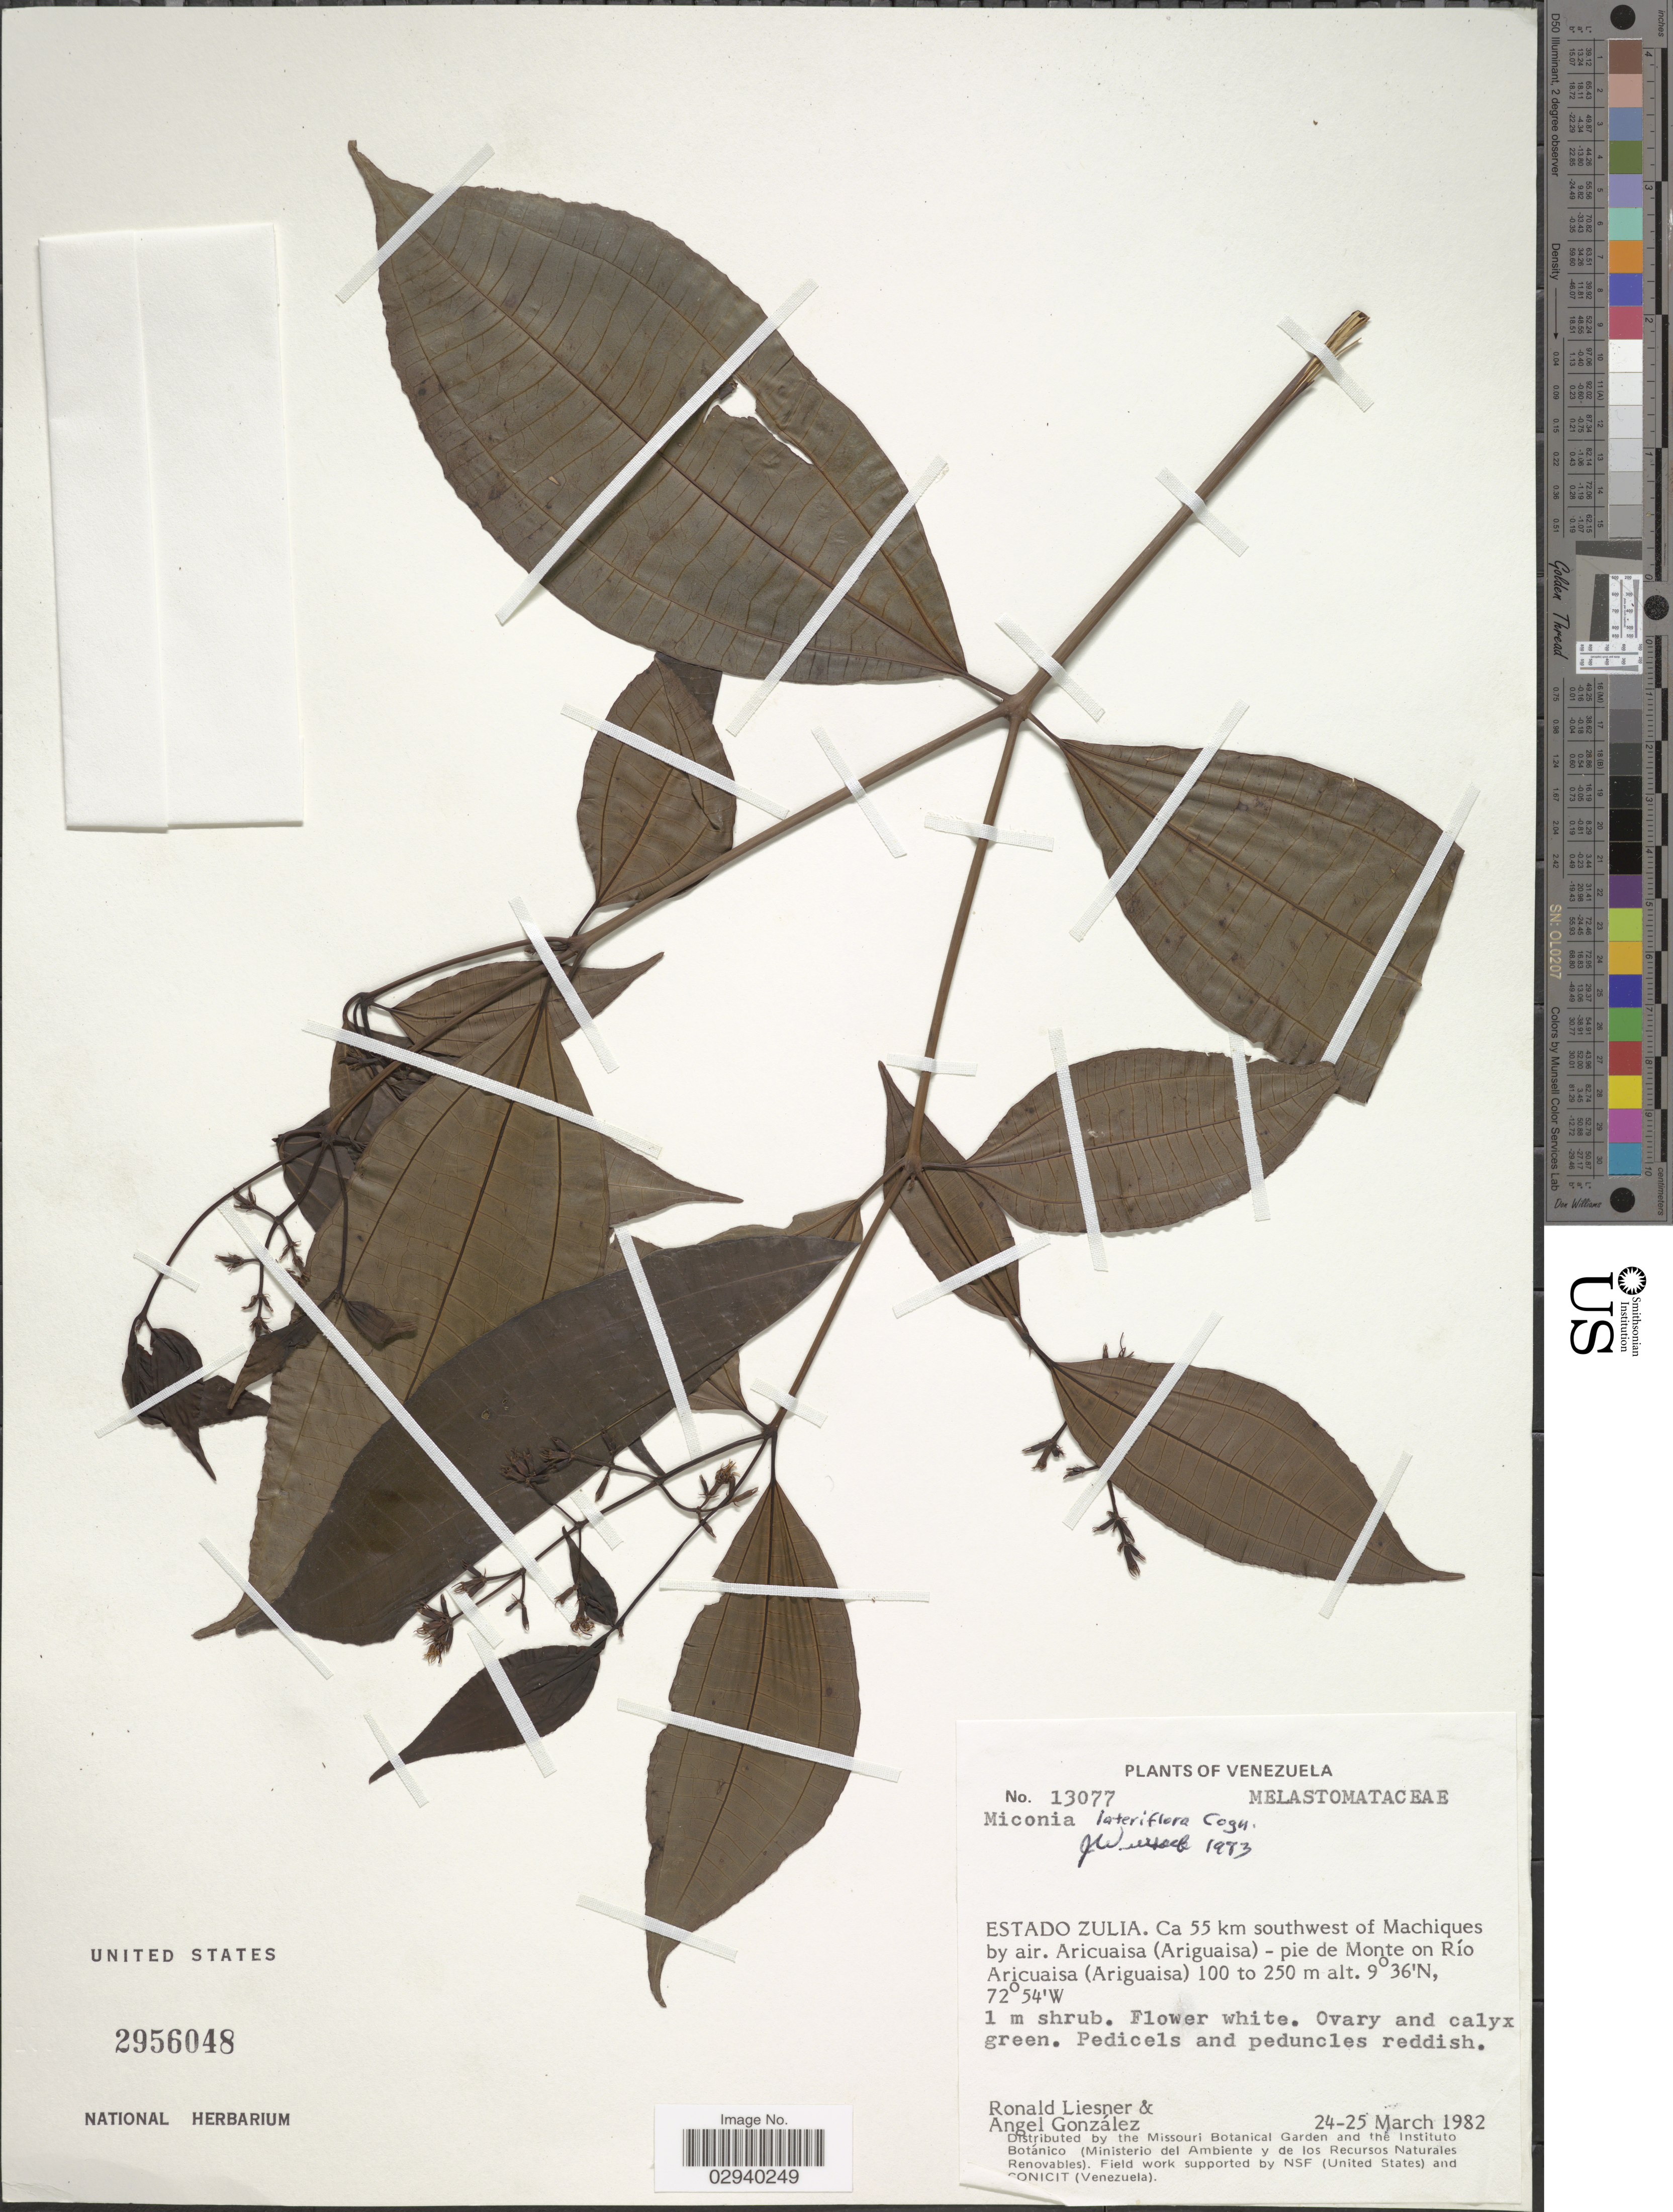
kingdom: Plantae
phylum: Tracheophyta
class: Magnoliopsida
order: Myrtales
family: Melastomataceae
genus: Miconia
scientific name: Miconia lateriflora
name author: Cogn.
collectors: R. L. Liesner & A. C. González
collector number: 13077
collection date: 1982-03-24/1982-03-25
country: Venezuela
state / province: Zulia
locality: Ca 55 km southwest of Machiques by air. Aricuaisa (Ariguaisa) - pie de Monte on Río Aricuaisa (Ariguaisa).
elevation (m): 100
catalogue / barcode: US 2956048